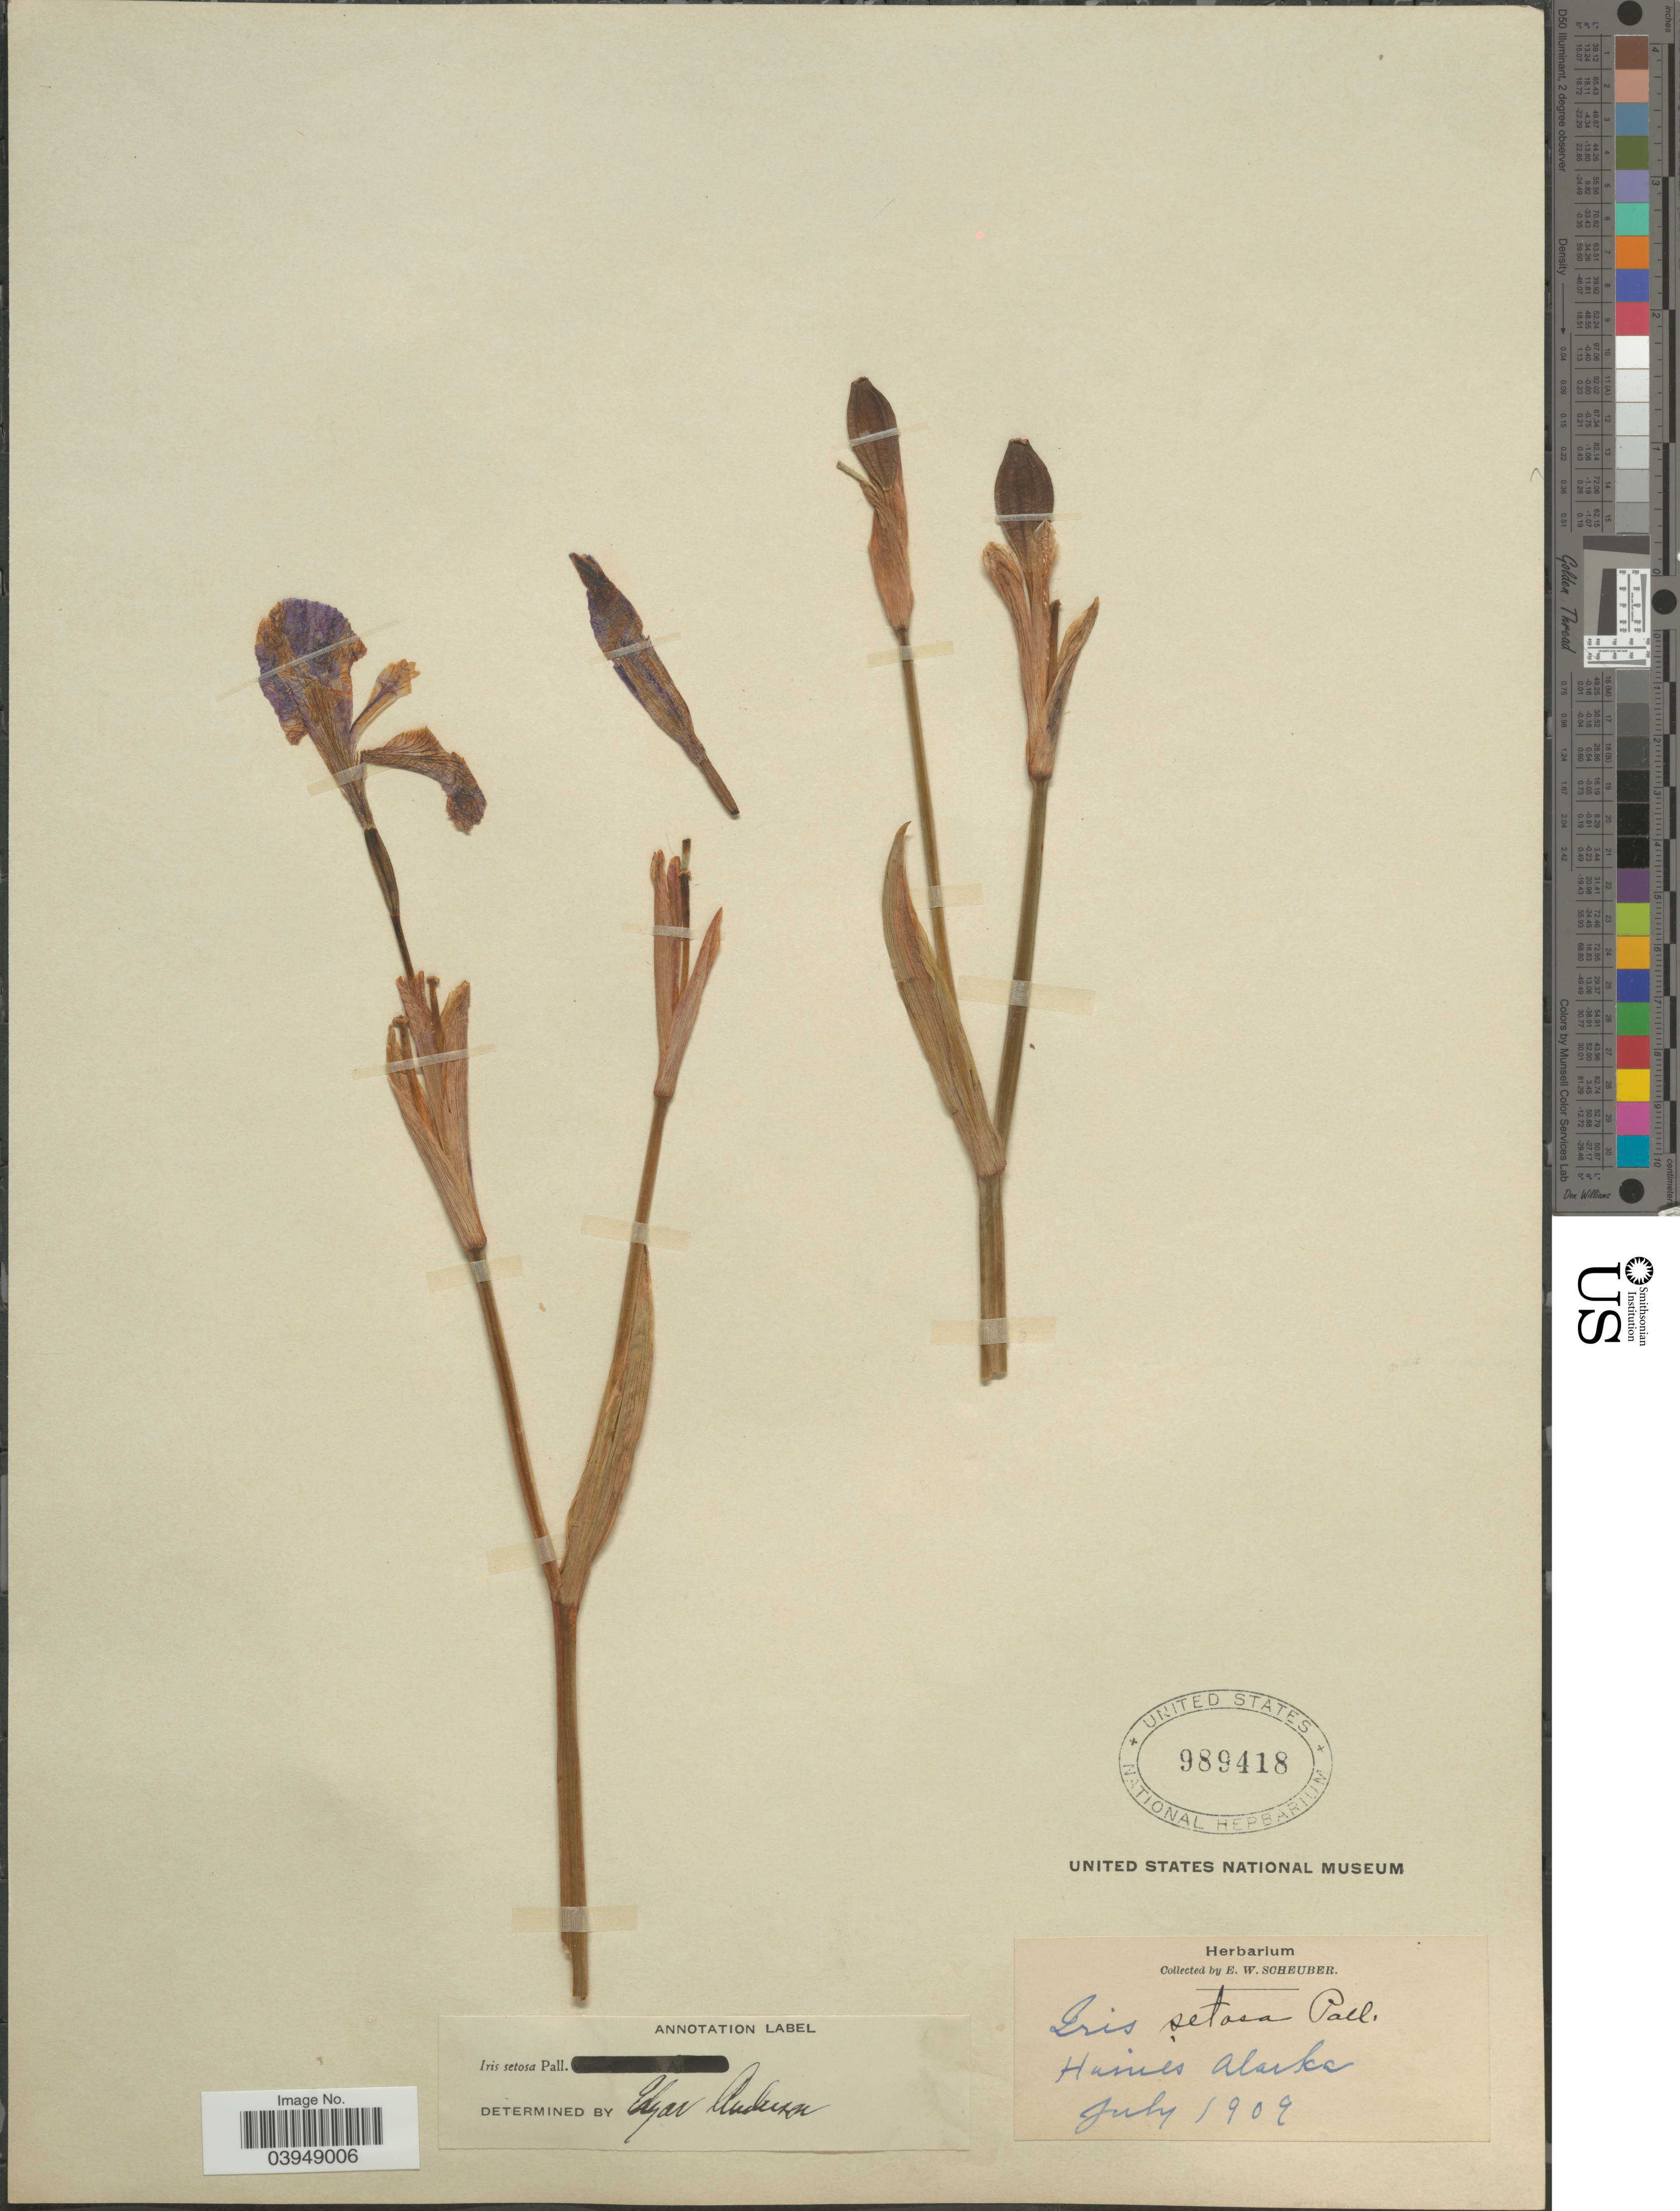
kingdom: Plantae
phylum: Tracheophyta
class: Liliopsida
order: Asparagales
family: Iridaceae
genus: Iris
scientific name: Iris setosa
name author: Pall. ex Link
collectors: E. Scheuber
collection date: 1909-07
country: United States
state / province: Alaska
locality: Haines.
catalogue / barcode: US 989418